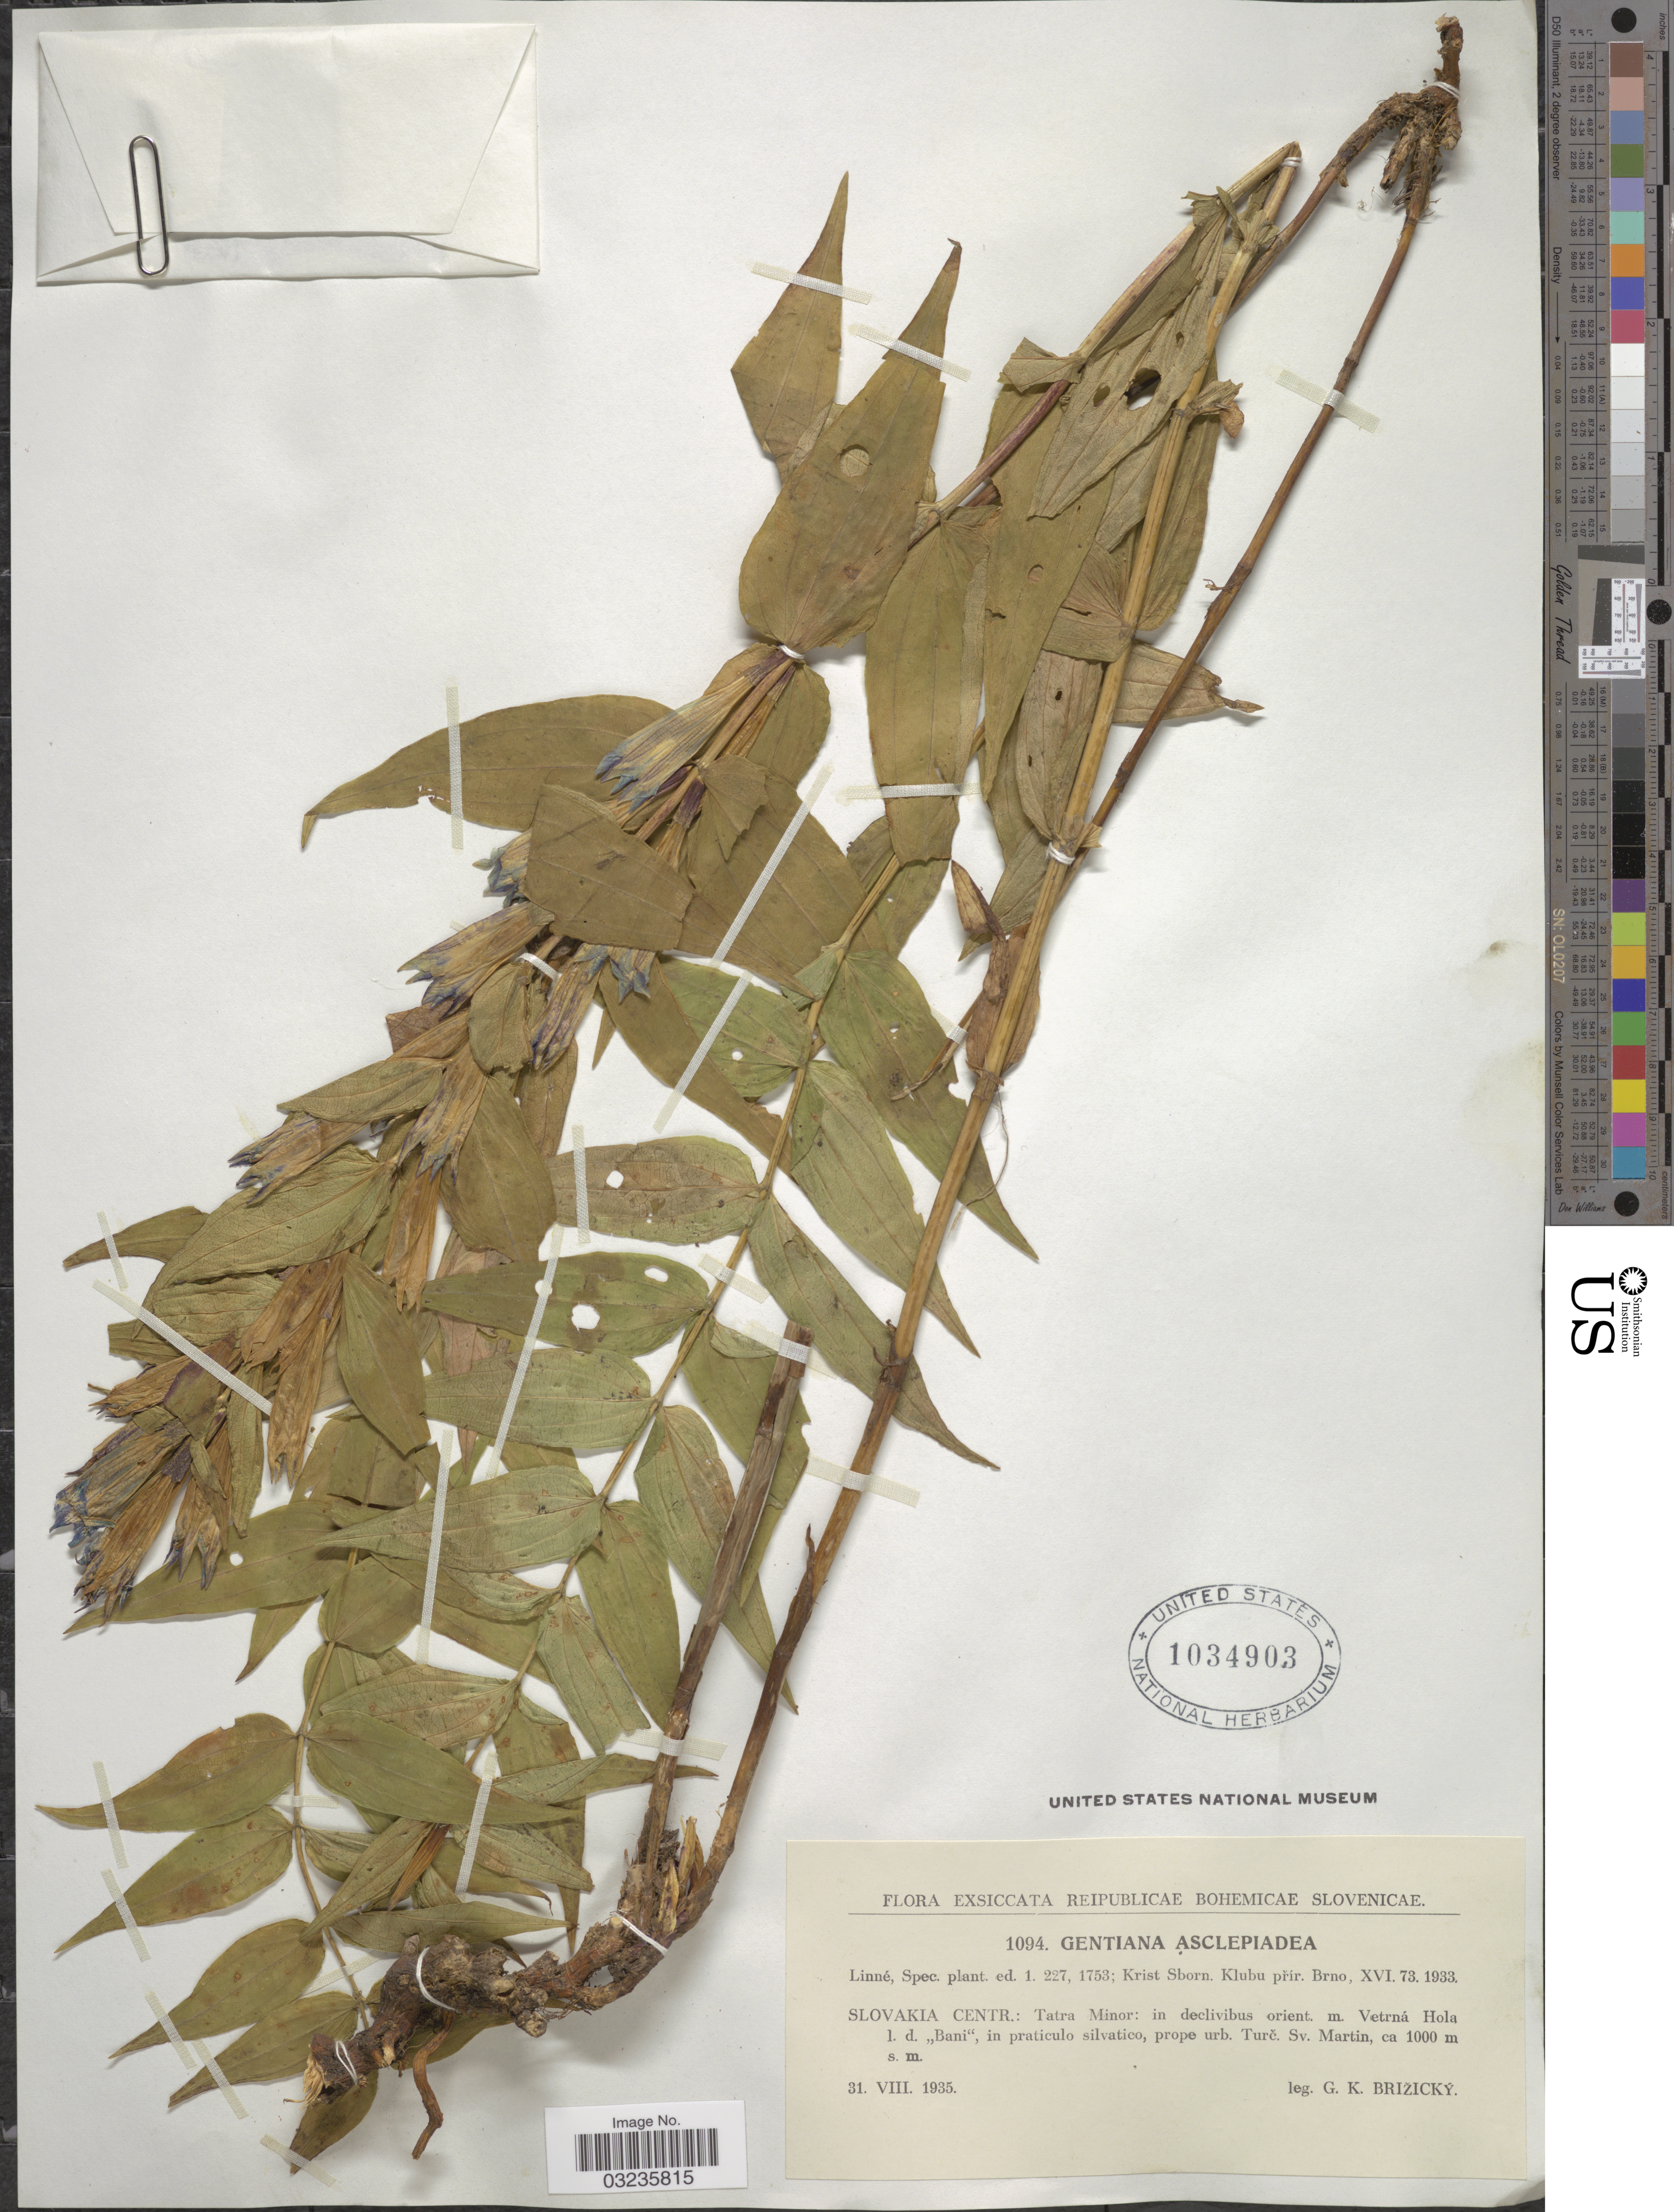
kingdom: Plantae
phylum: Tracheophyta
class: Magnoliopsida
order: Gentianales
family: Gentianaceae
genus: Gentiana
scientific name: Gentiana asclepiadea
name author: L.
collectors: G. K. Brizicky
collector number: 1094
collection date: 1935-08-31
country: Slovakia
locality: Reipublicae Bohemicae Slovenicae. Slovakia Centr.: Tatra Minor: in declivibus orient m. Vetrná Hola l. d. "Bani", in praticulo silvatico, prope urb. Ture. Sv. Martin.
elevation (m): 1000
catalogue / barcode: US 1034903